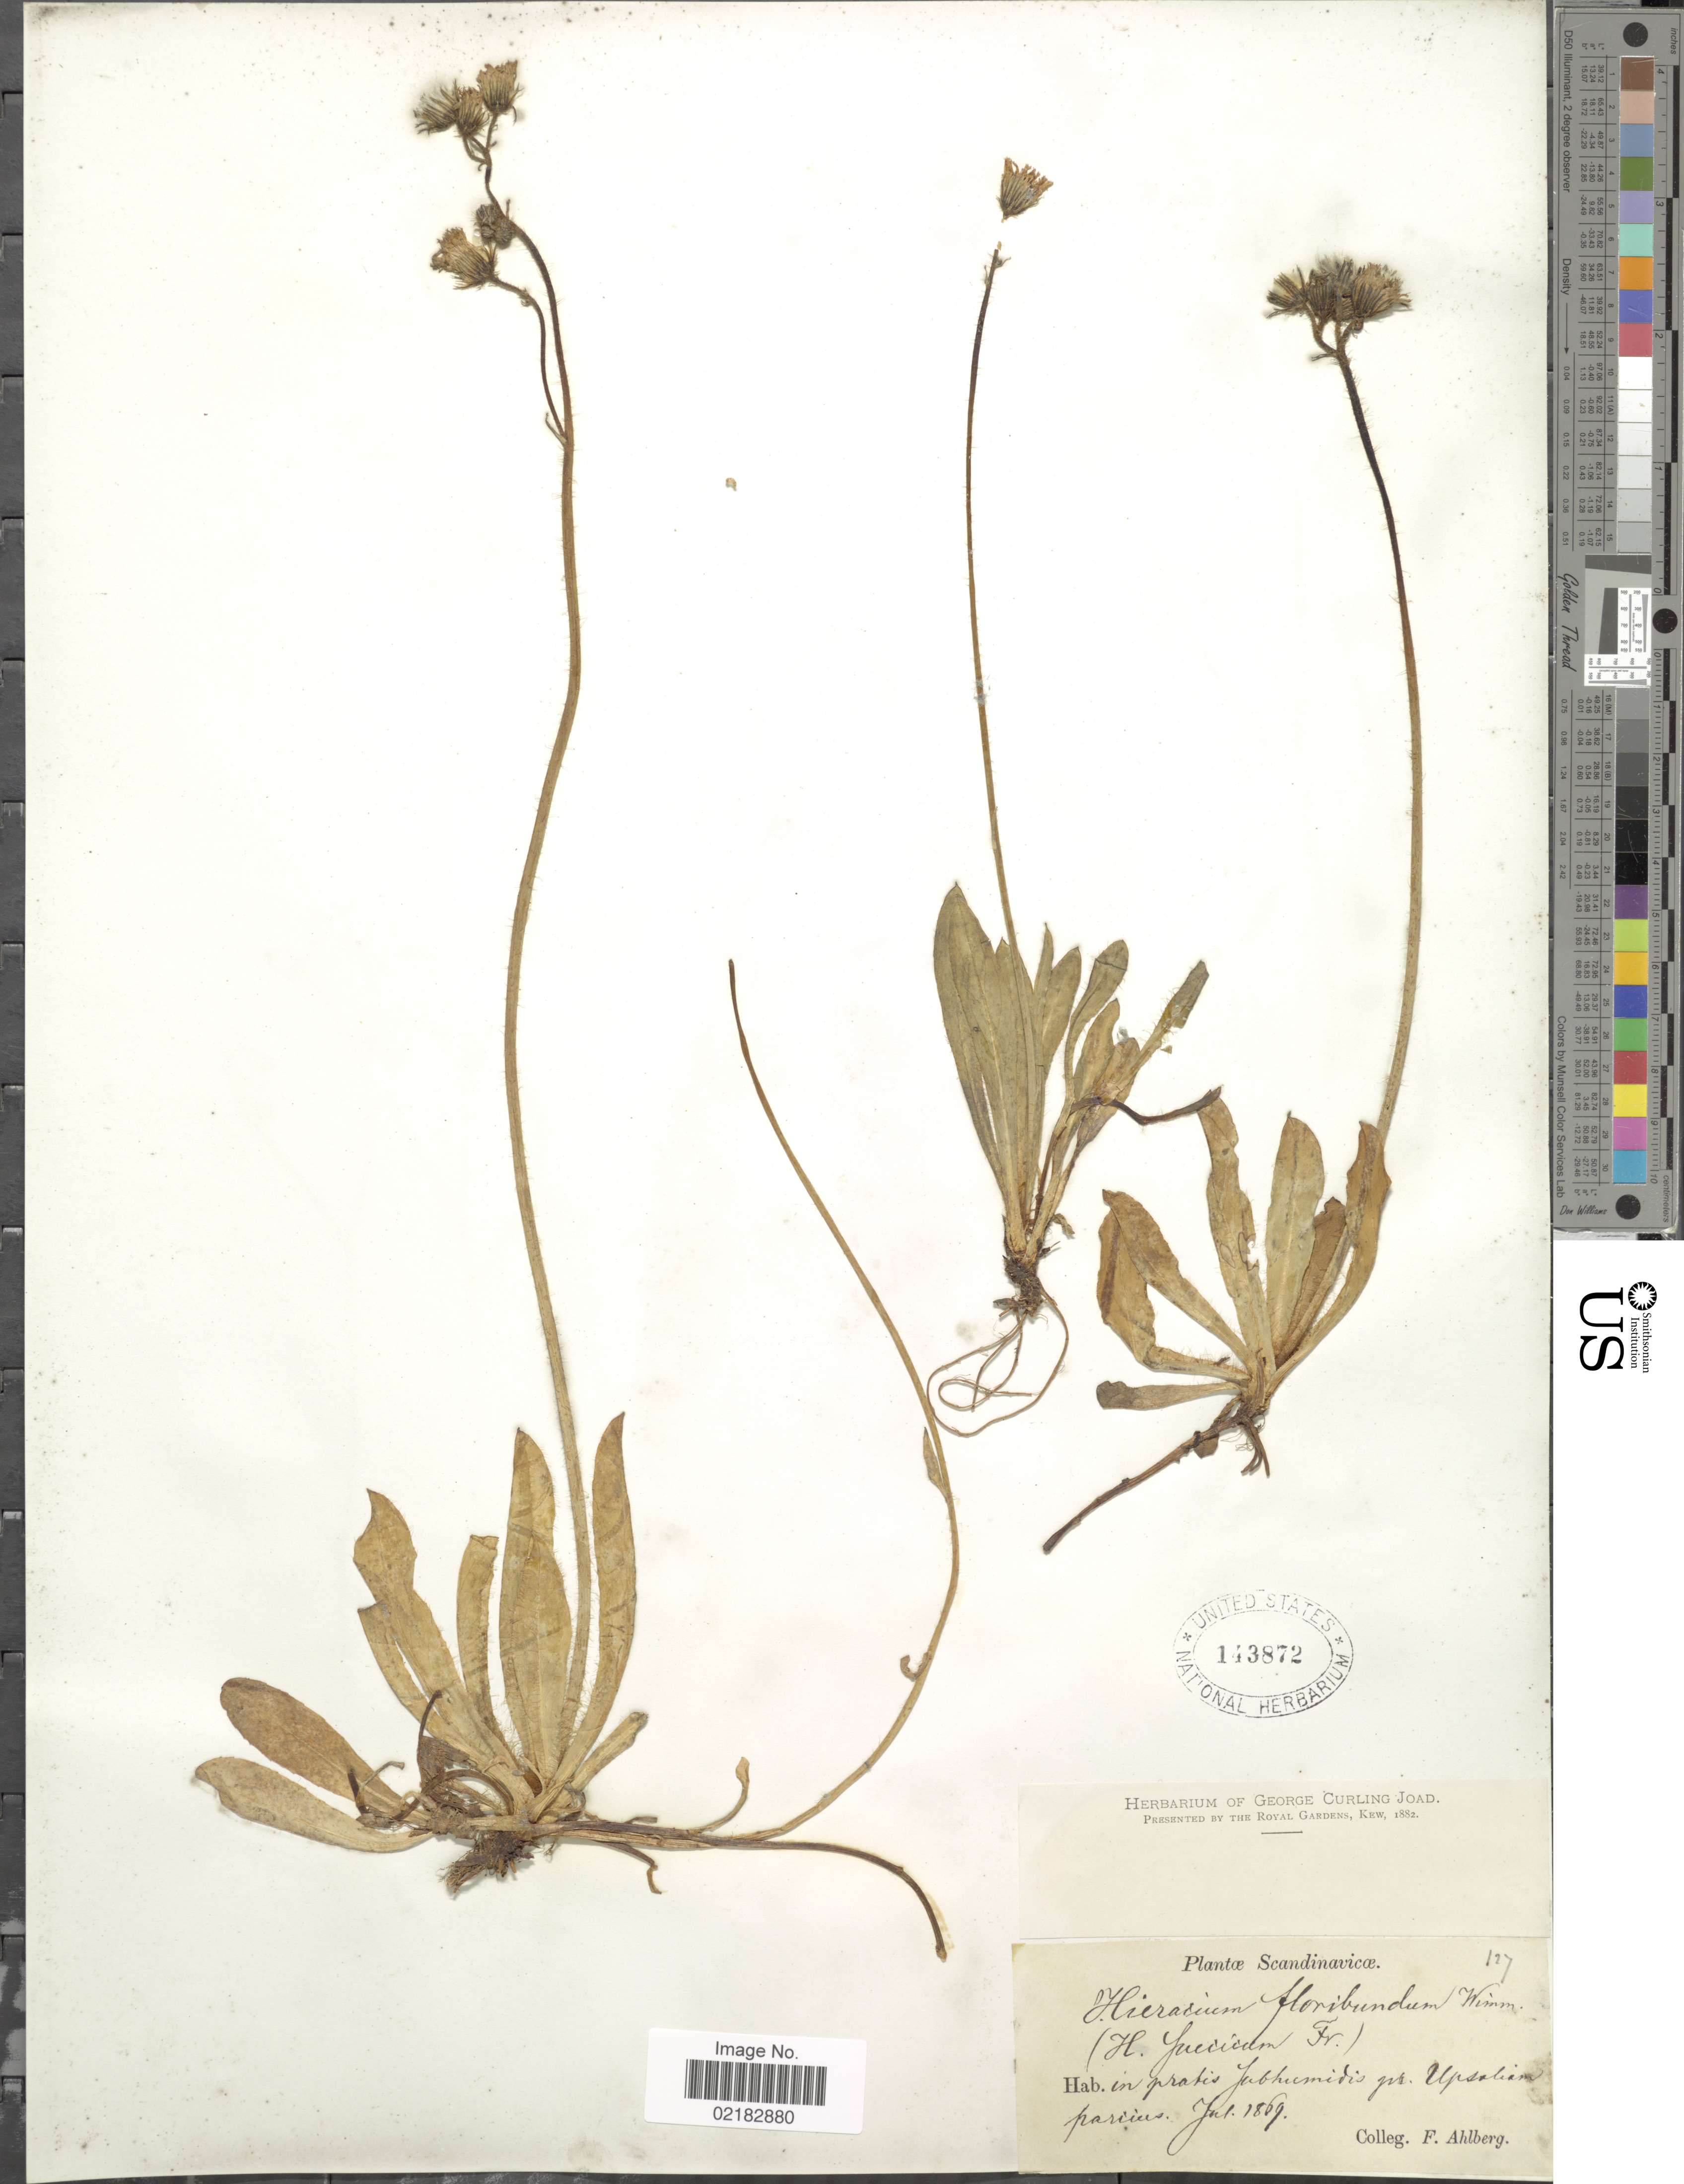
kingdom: Plantae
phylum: Tracheophyta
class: Magnoliopsida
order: Asterales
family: Asteraceae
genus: Pilosella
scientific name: Pilosella floribunda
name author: (Wimm. & Grab.) Fr. a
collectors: F. Ahlberg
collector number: s,.n.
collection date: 1869-07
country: Sweden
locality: In pratis, Jubhumidis ju, Upsalium parius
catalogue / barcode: US 143872